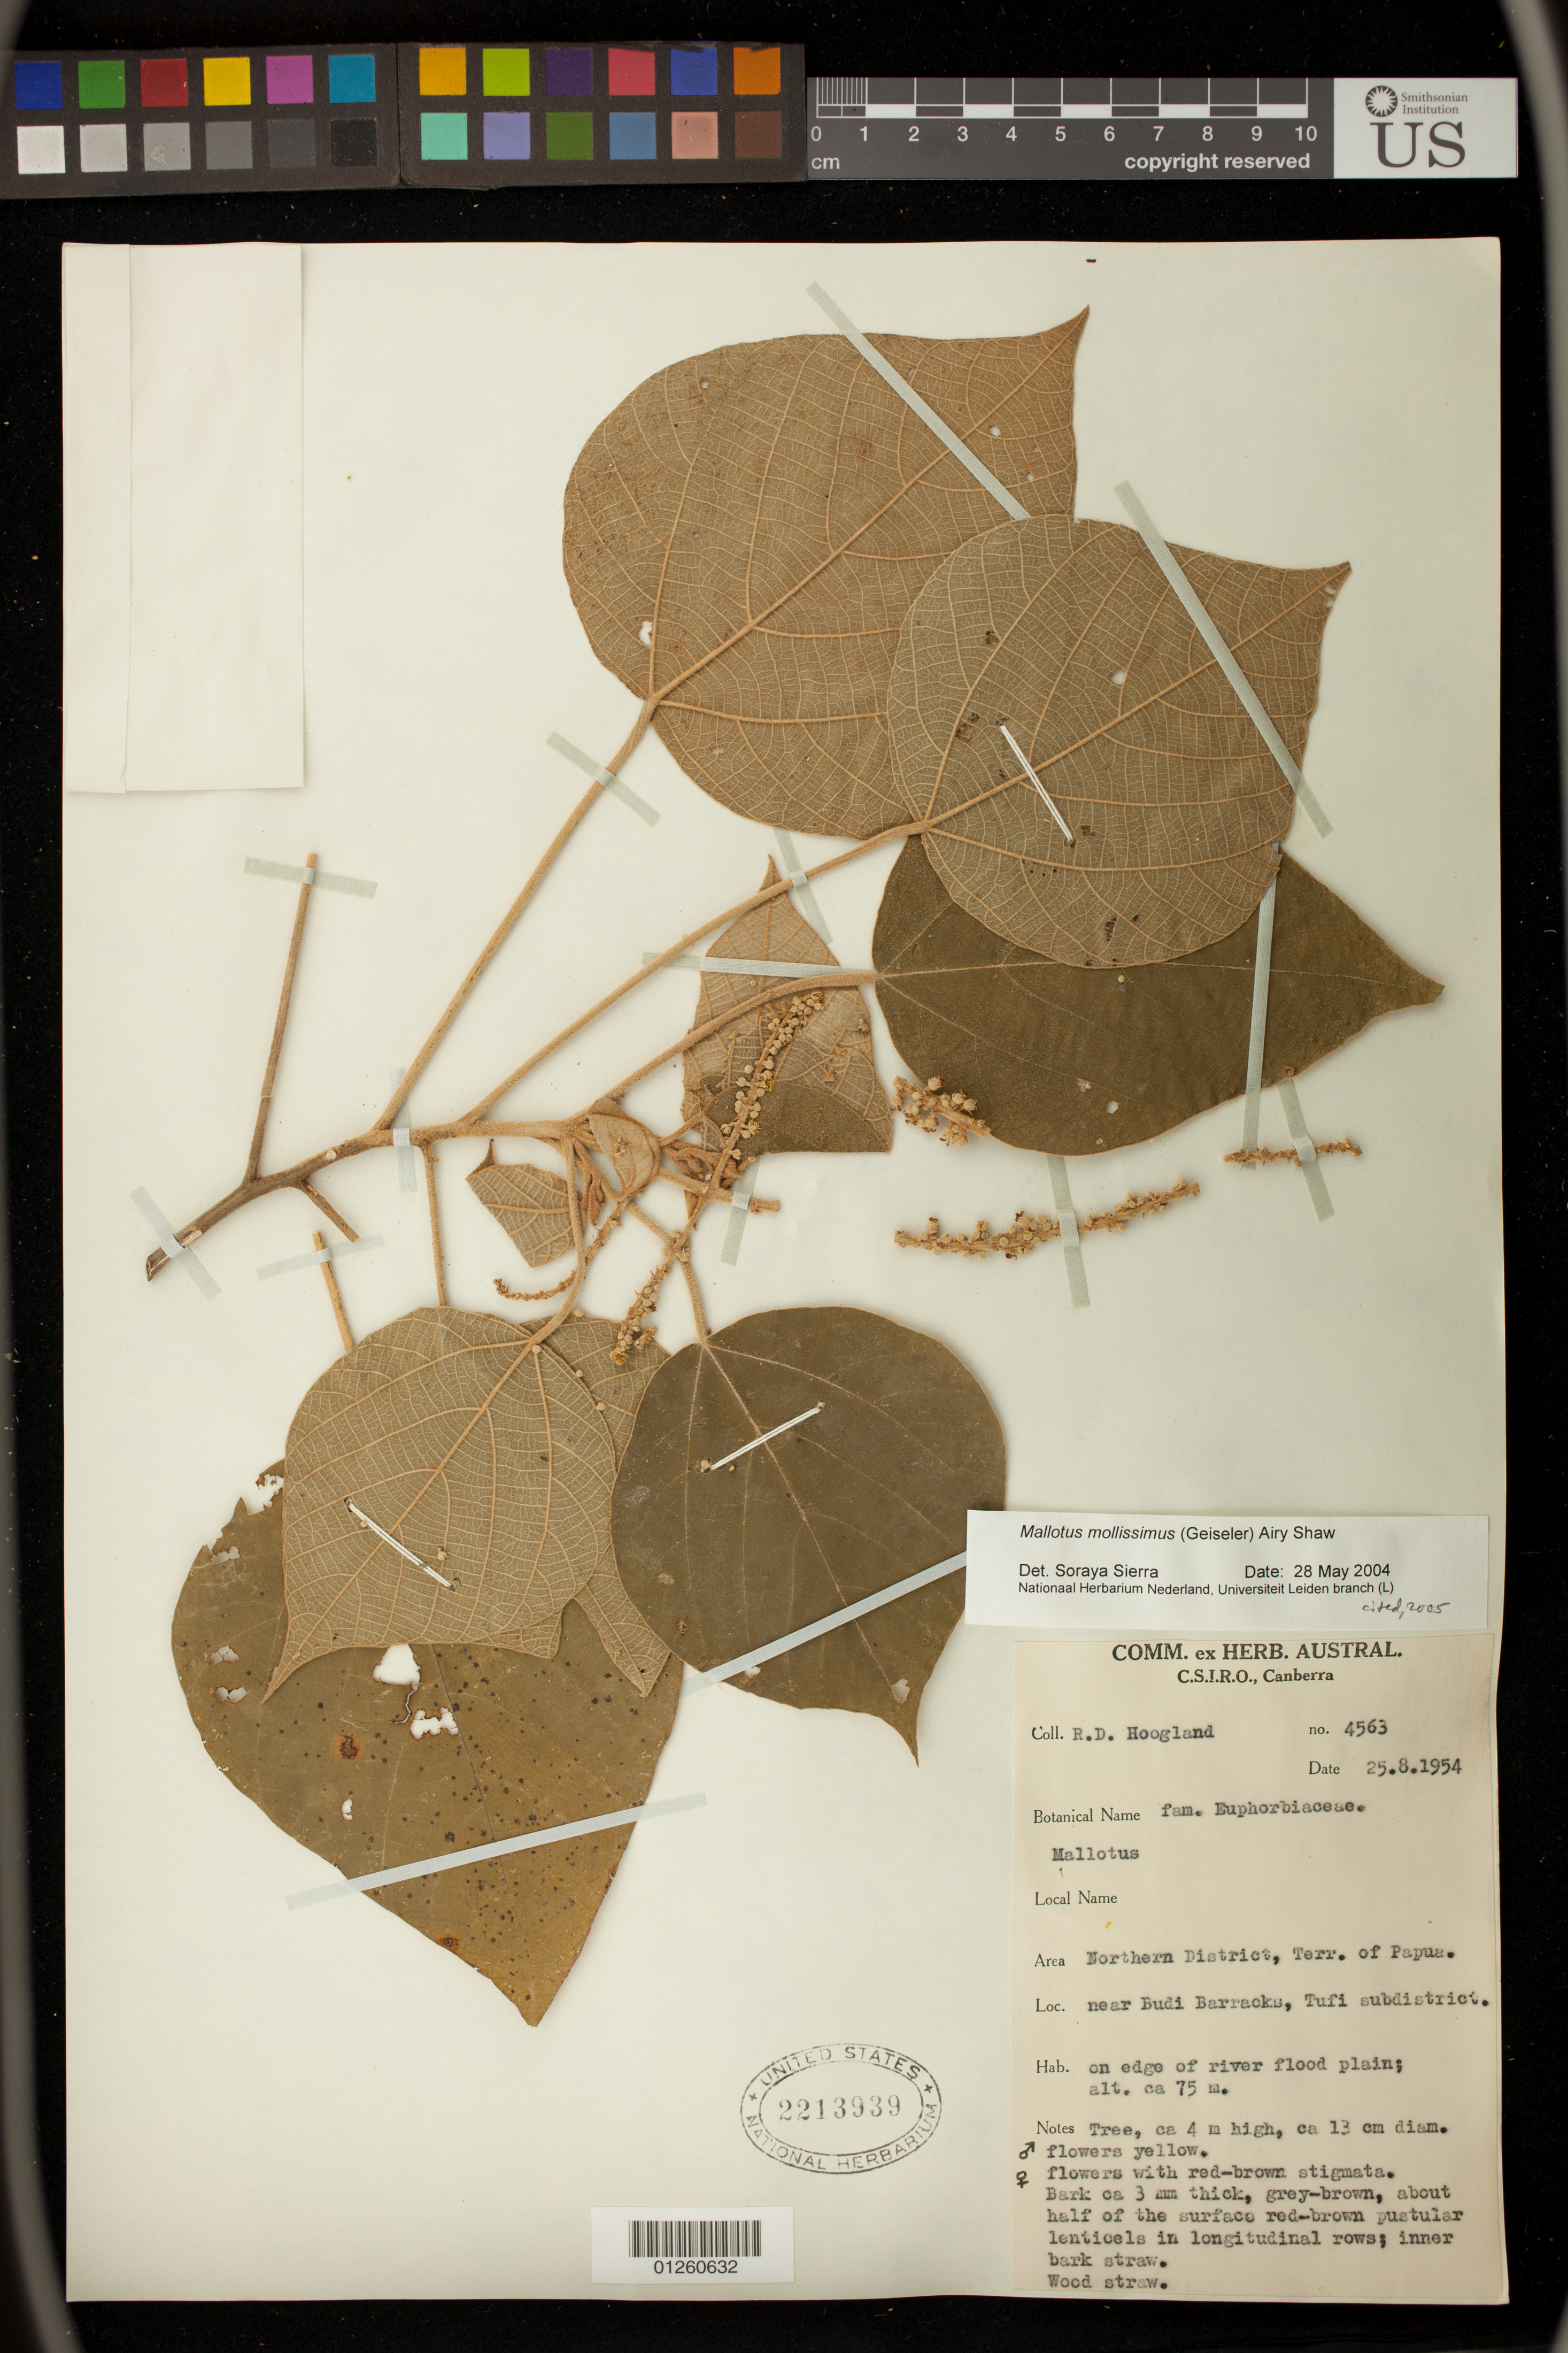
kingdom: Plantae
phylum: Tracheophyta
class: Magnoliopsida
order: Malpighiales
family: Euphorbiaceae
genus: Mallotus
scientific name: Mallotus mollissimus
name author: (Geiseler) Airy Shaw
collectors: R. D. Hoogland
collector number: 4563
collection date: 1954-08-25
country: Papua New Guinea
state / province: Northern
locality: near Budi Barracks, Tufi subdistrict.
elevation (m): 75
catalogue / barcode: US 2213939